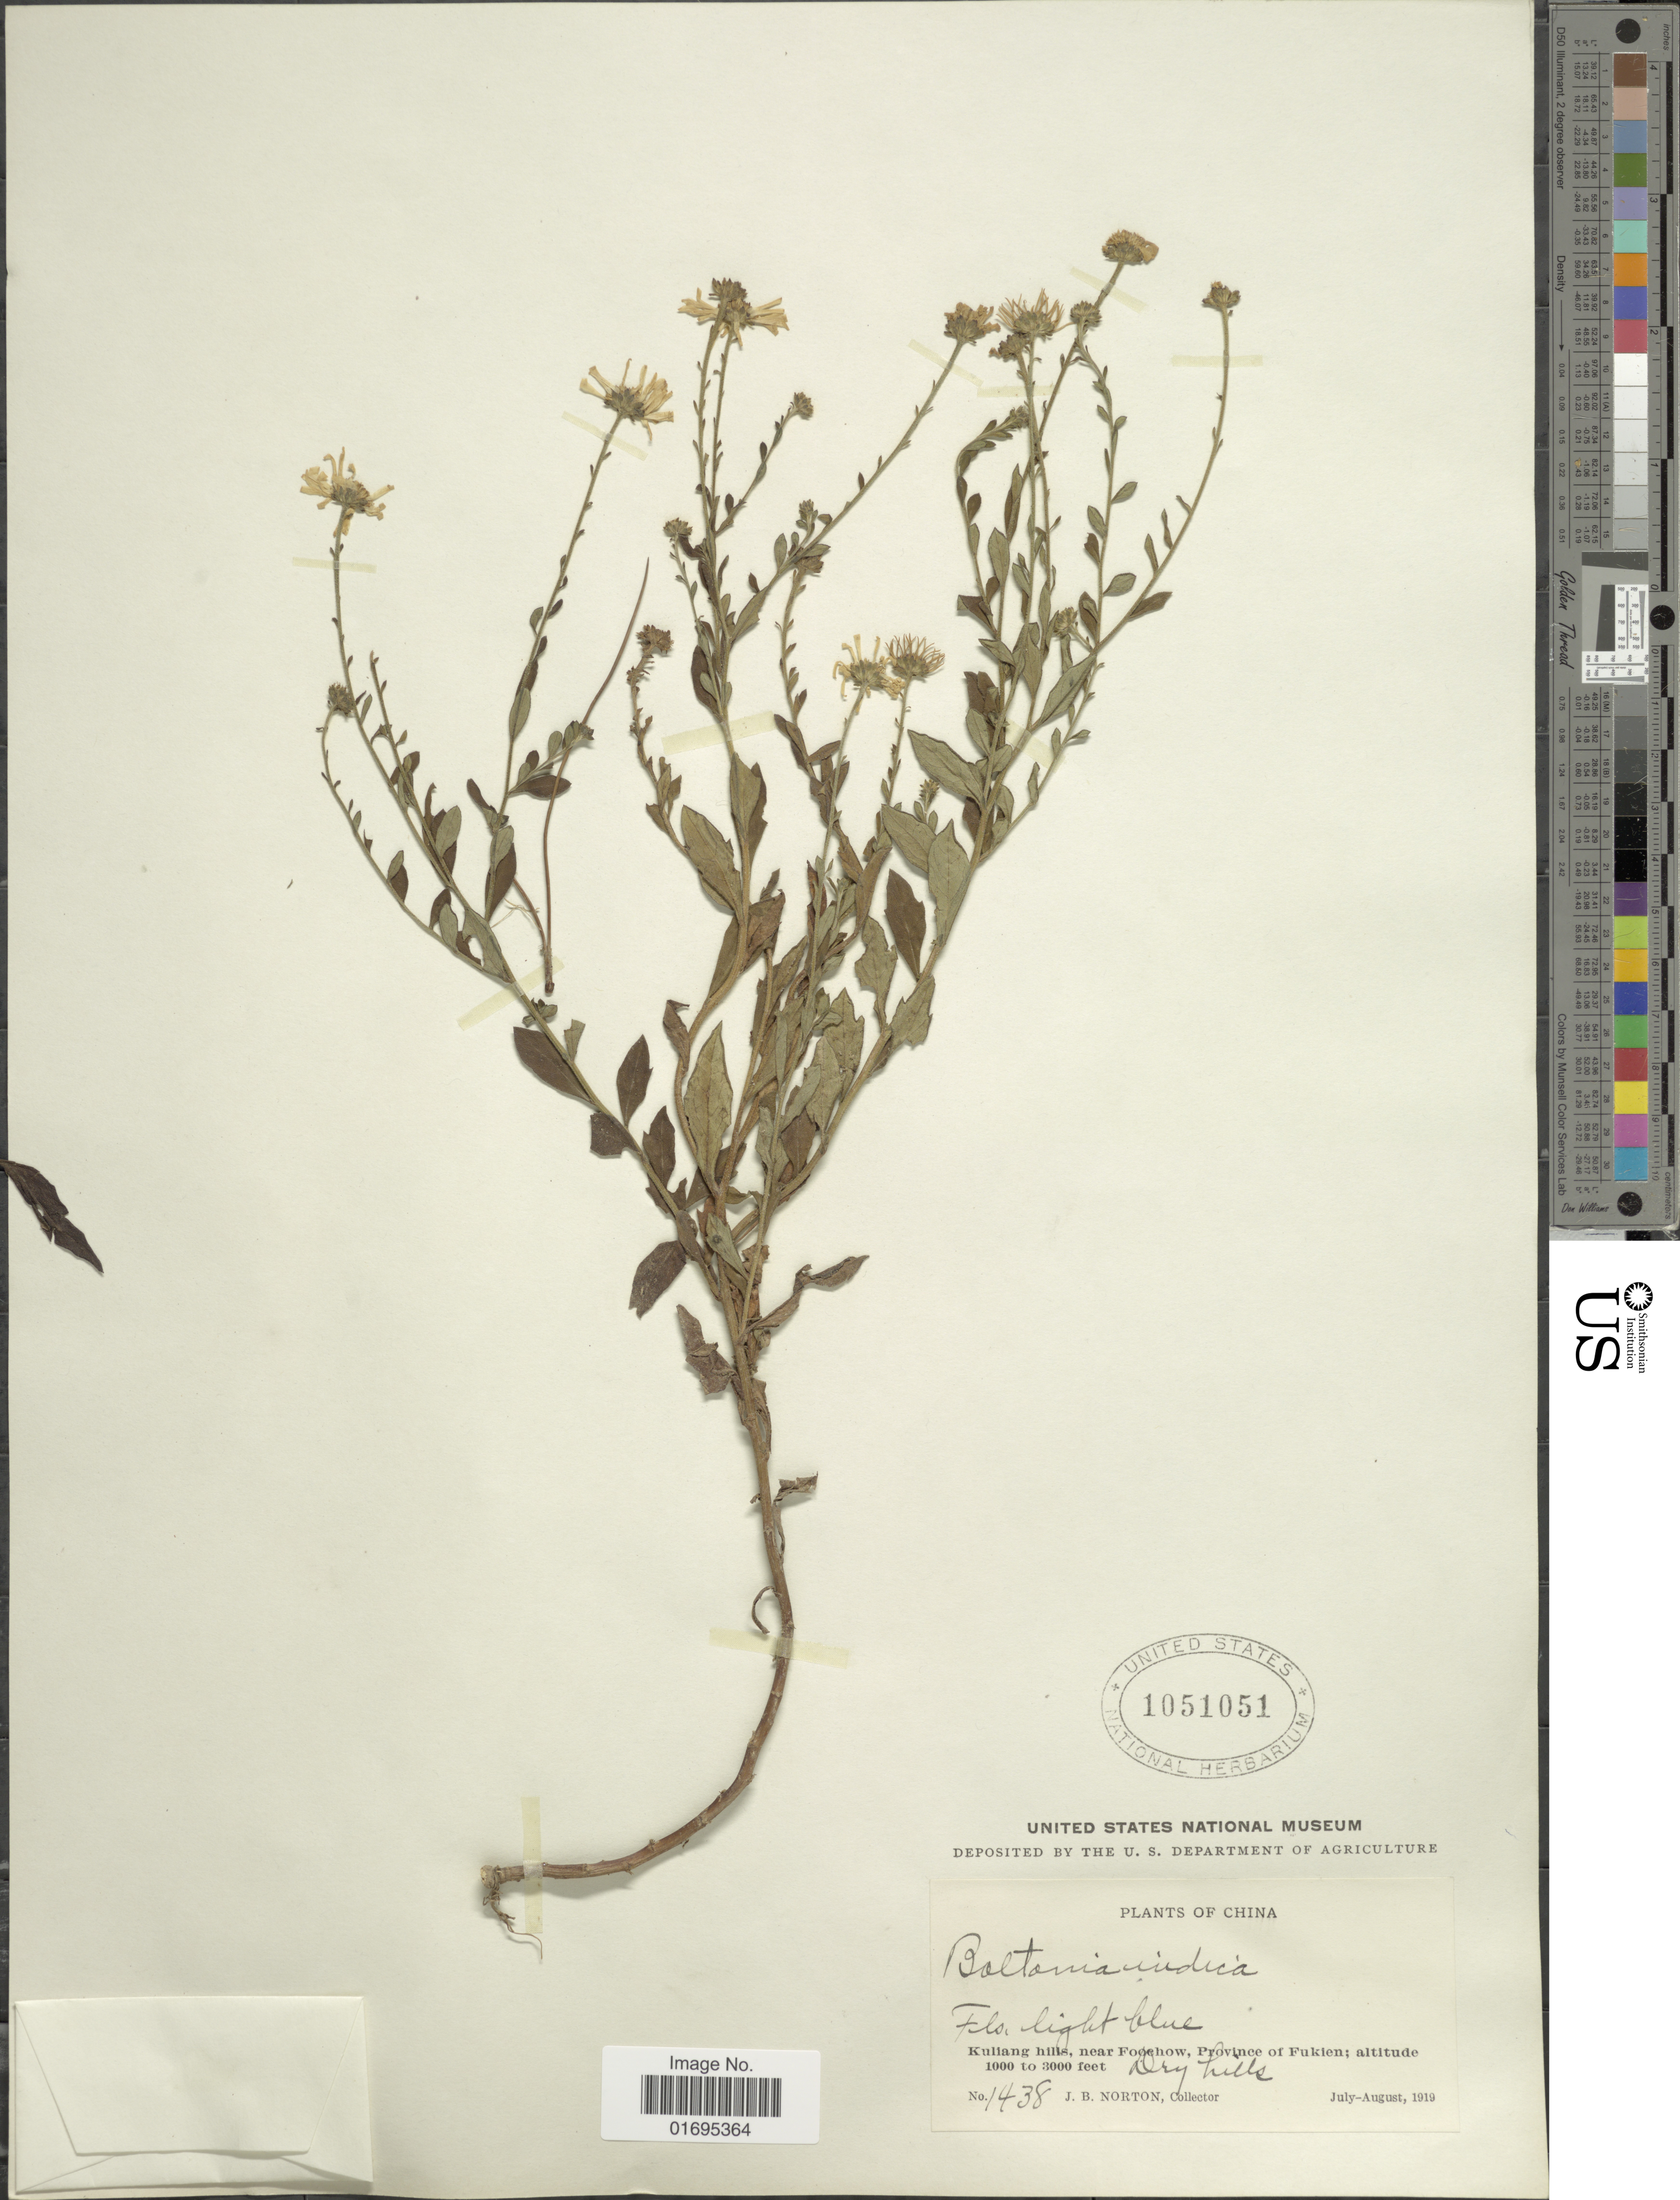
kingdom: Plantae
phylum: Tracheophyta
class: Magnoliopsida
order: Asterales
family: Asteraceae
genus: Kalimeris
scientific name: Kalimeris indica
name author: (L.) Sch. Bip.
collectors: J. B. Norton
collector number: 1438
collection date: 1919-07/1919-08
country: China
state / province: Fujian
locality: Kuliang hills, near Foochow, Province of Fukien, dry hills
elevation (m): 305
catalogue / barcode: US 1051051